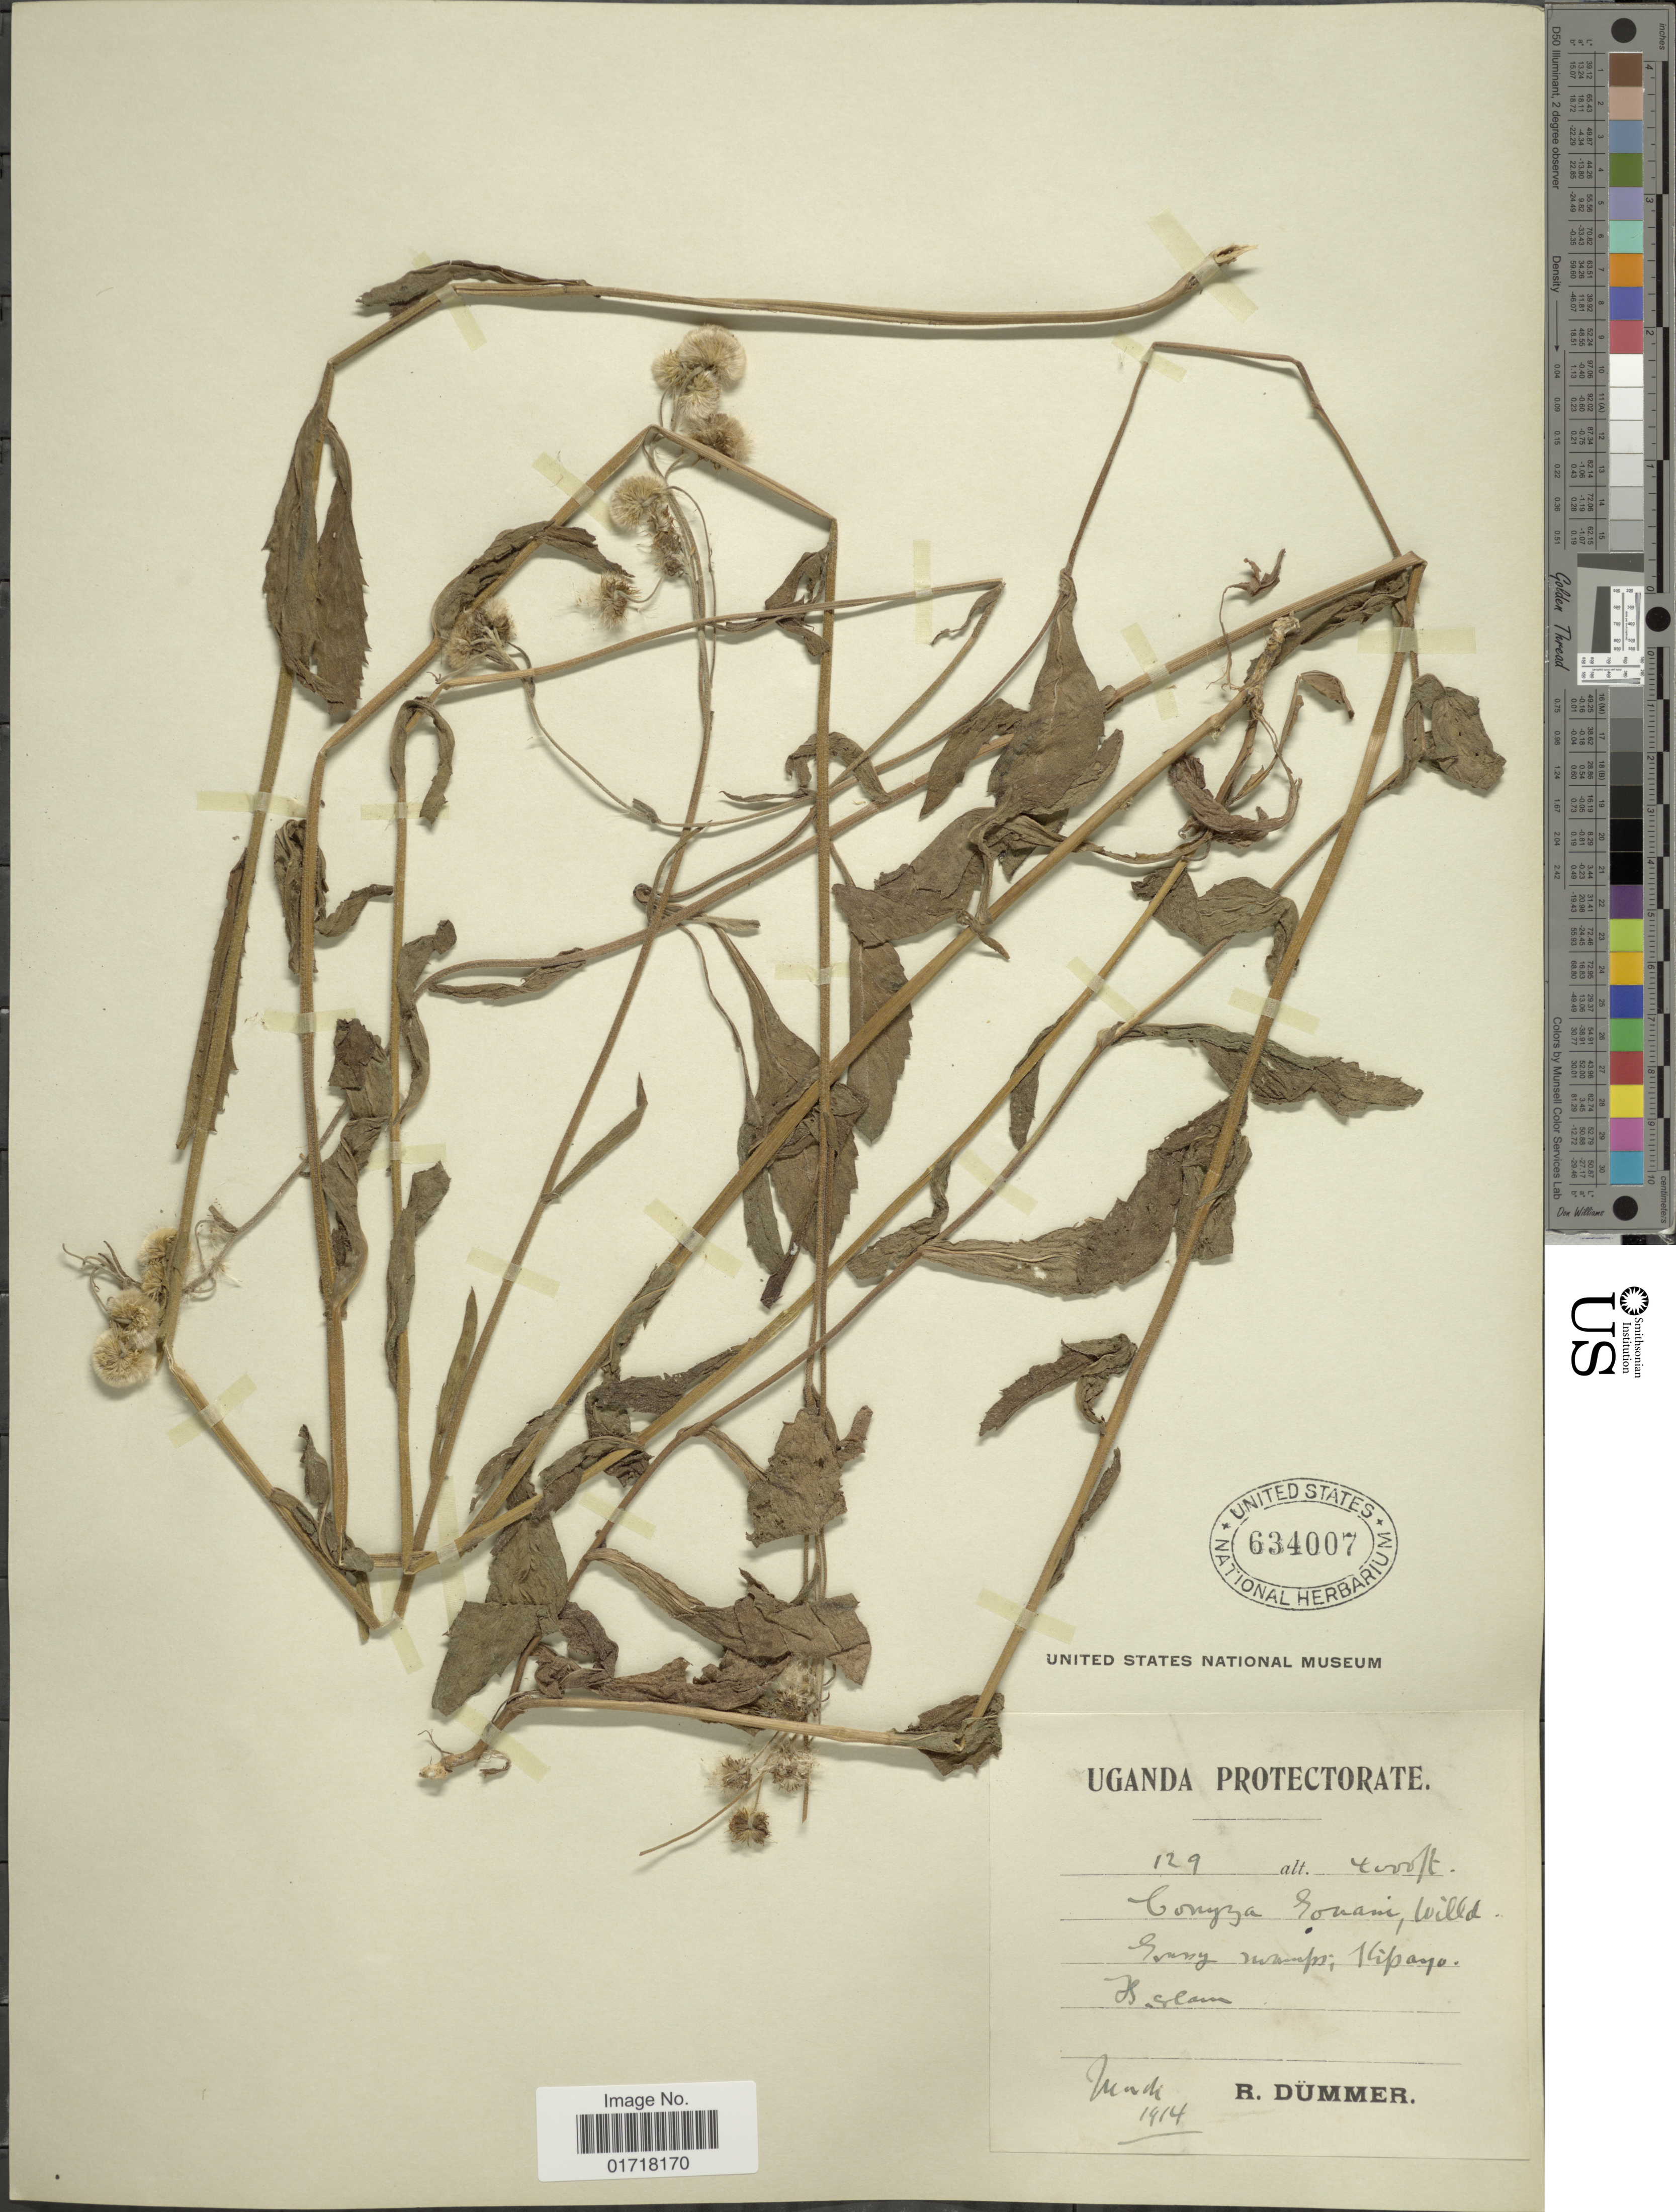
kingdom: Plantae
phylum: Tracheophyta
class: Magnoliopsida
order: Asterales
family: Asteraceae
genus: Conyza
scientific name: Conyza gouanii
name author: (L.) Willd.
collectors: R. Duemmer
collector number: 129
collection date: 1914-03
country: Uganda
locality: Kipayo.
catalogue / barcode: US 634007